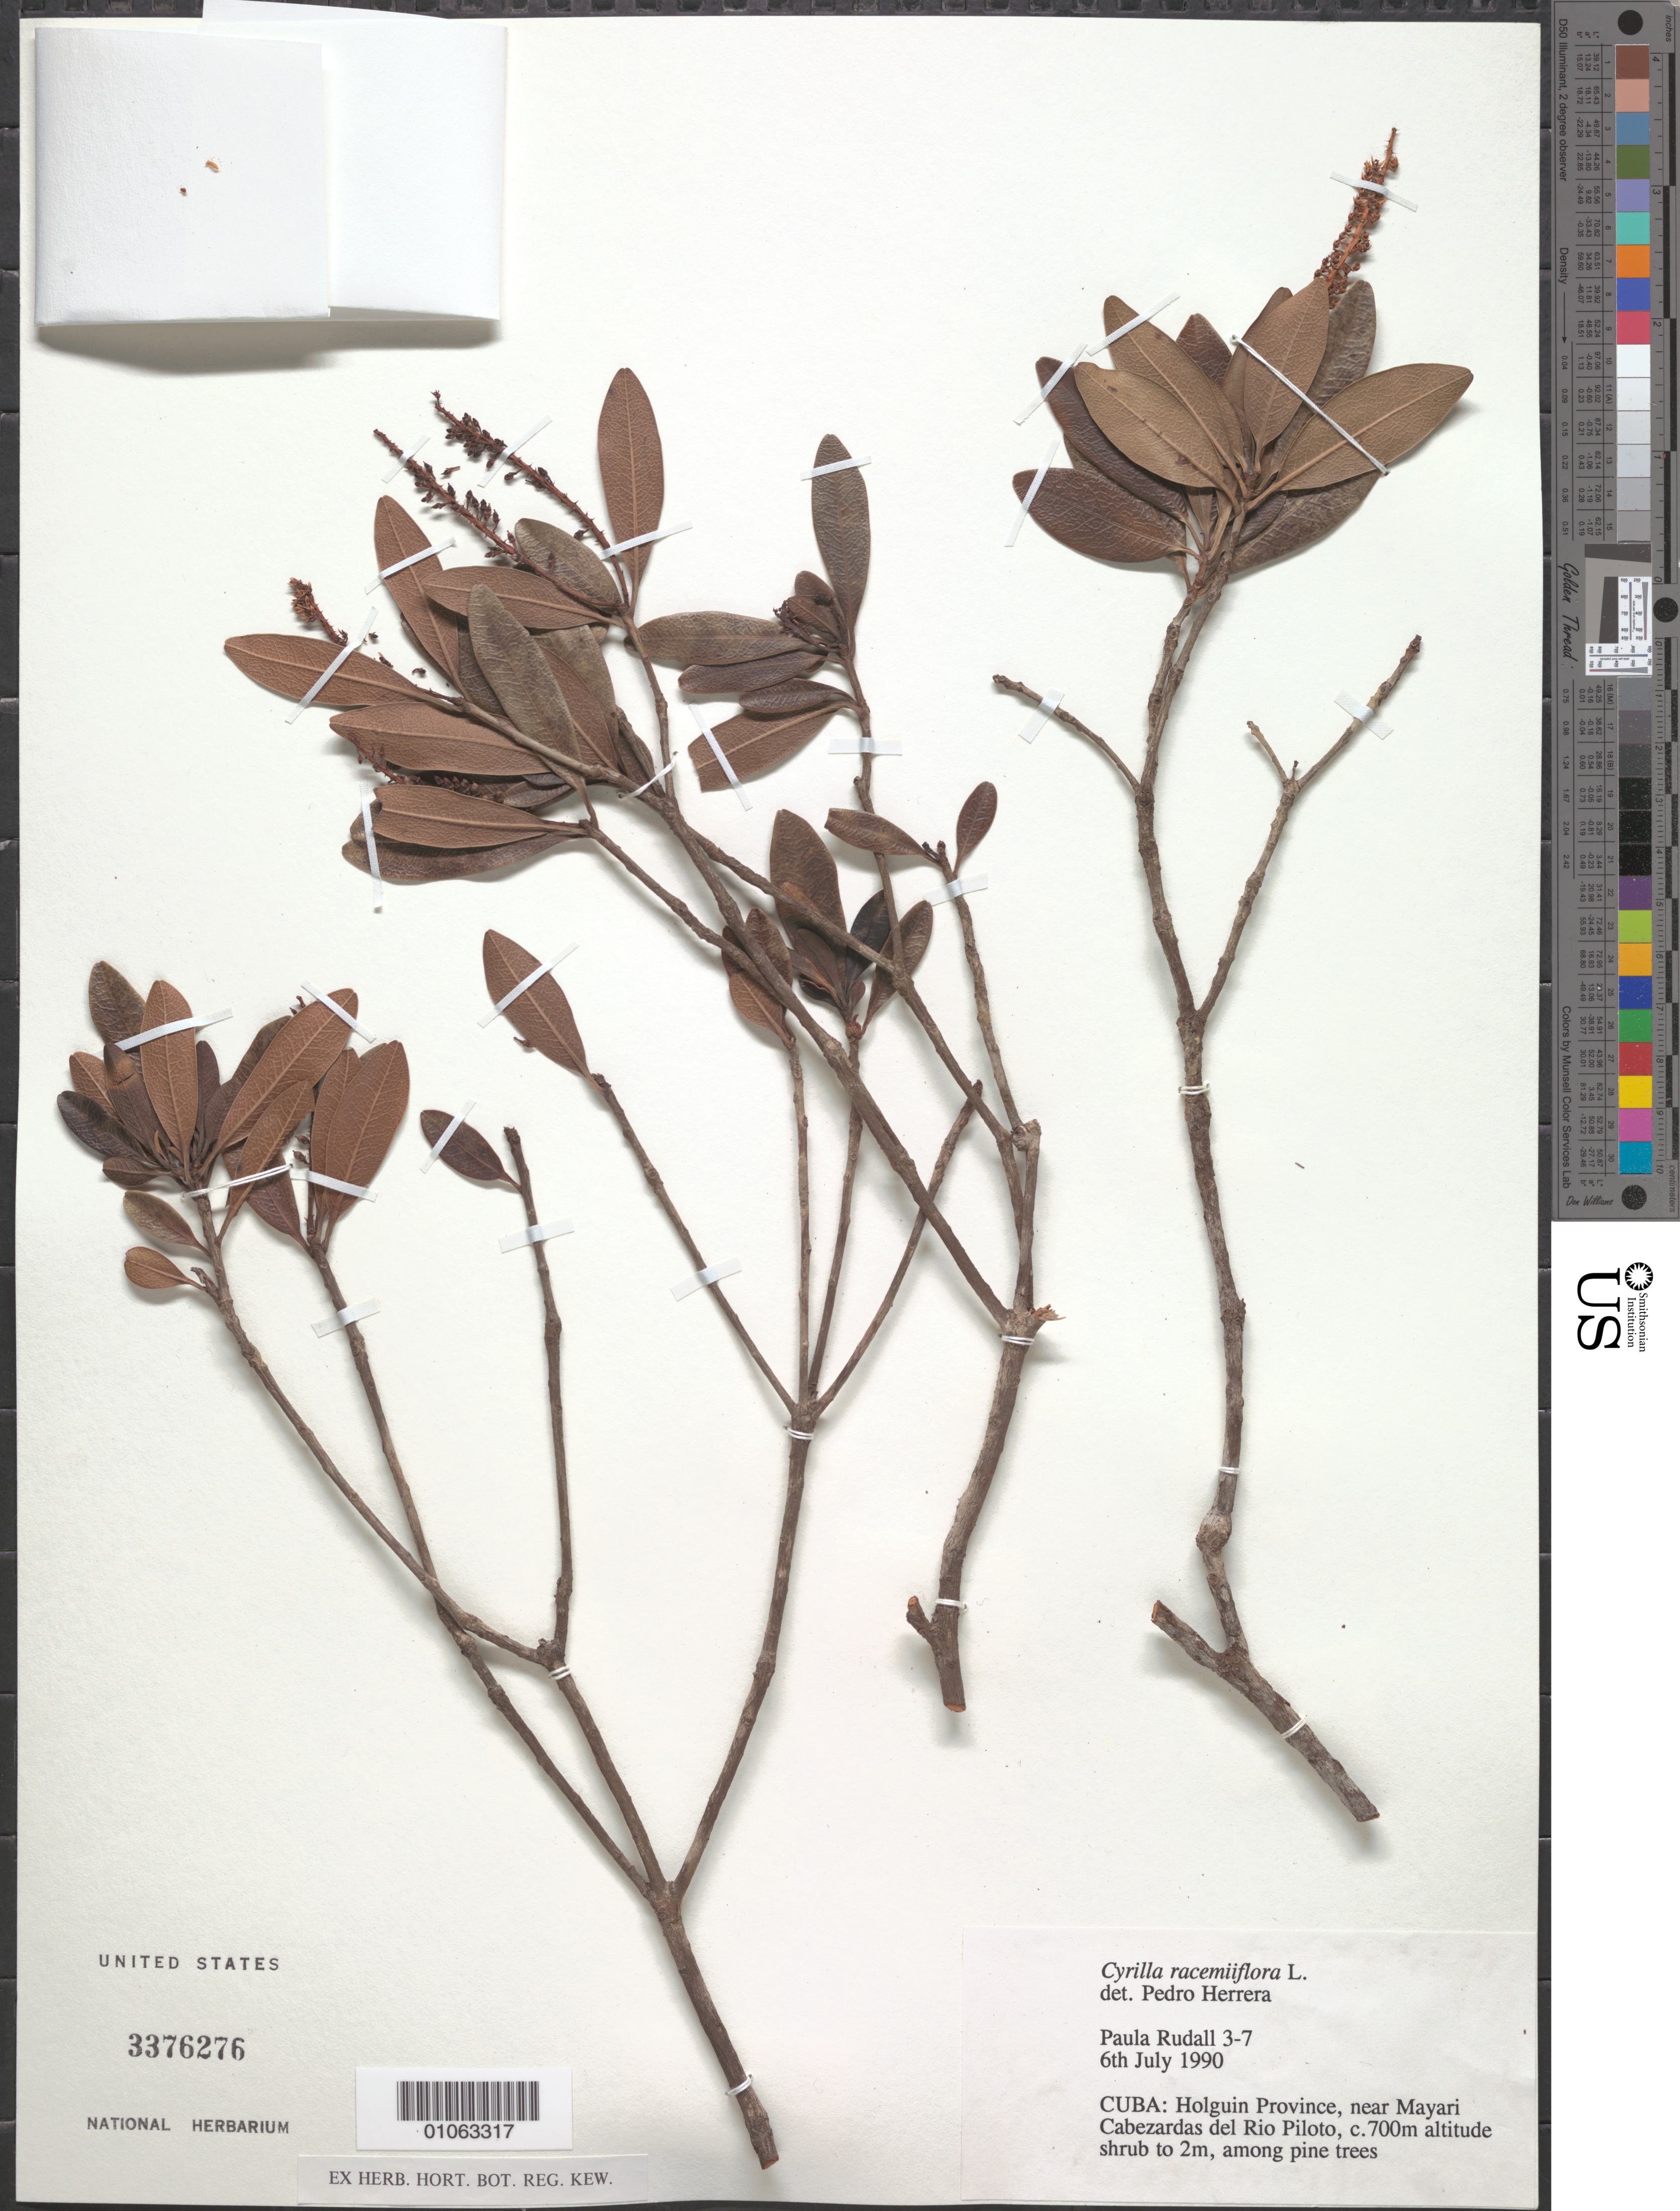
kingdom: Plantae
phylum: Tracheophyta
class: Magnoliopsida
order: Ericales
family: Cyrillaceae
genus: Cyrilla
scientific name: Cyrilla racemiflora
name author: L.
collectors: P. Rudall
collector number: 37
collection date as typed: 06 Jul 1990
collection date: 1990-07-06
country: Cuba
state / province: Holguín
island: Cuba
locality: Near Mayari Cabezardas del Rio Piloto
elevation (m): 700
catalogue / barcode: US 3376276